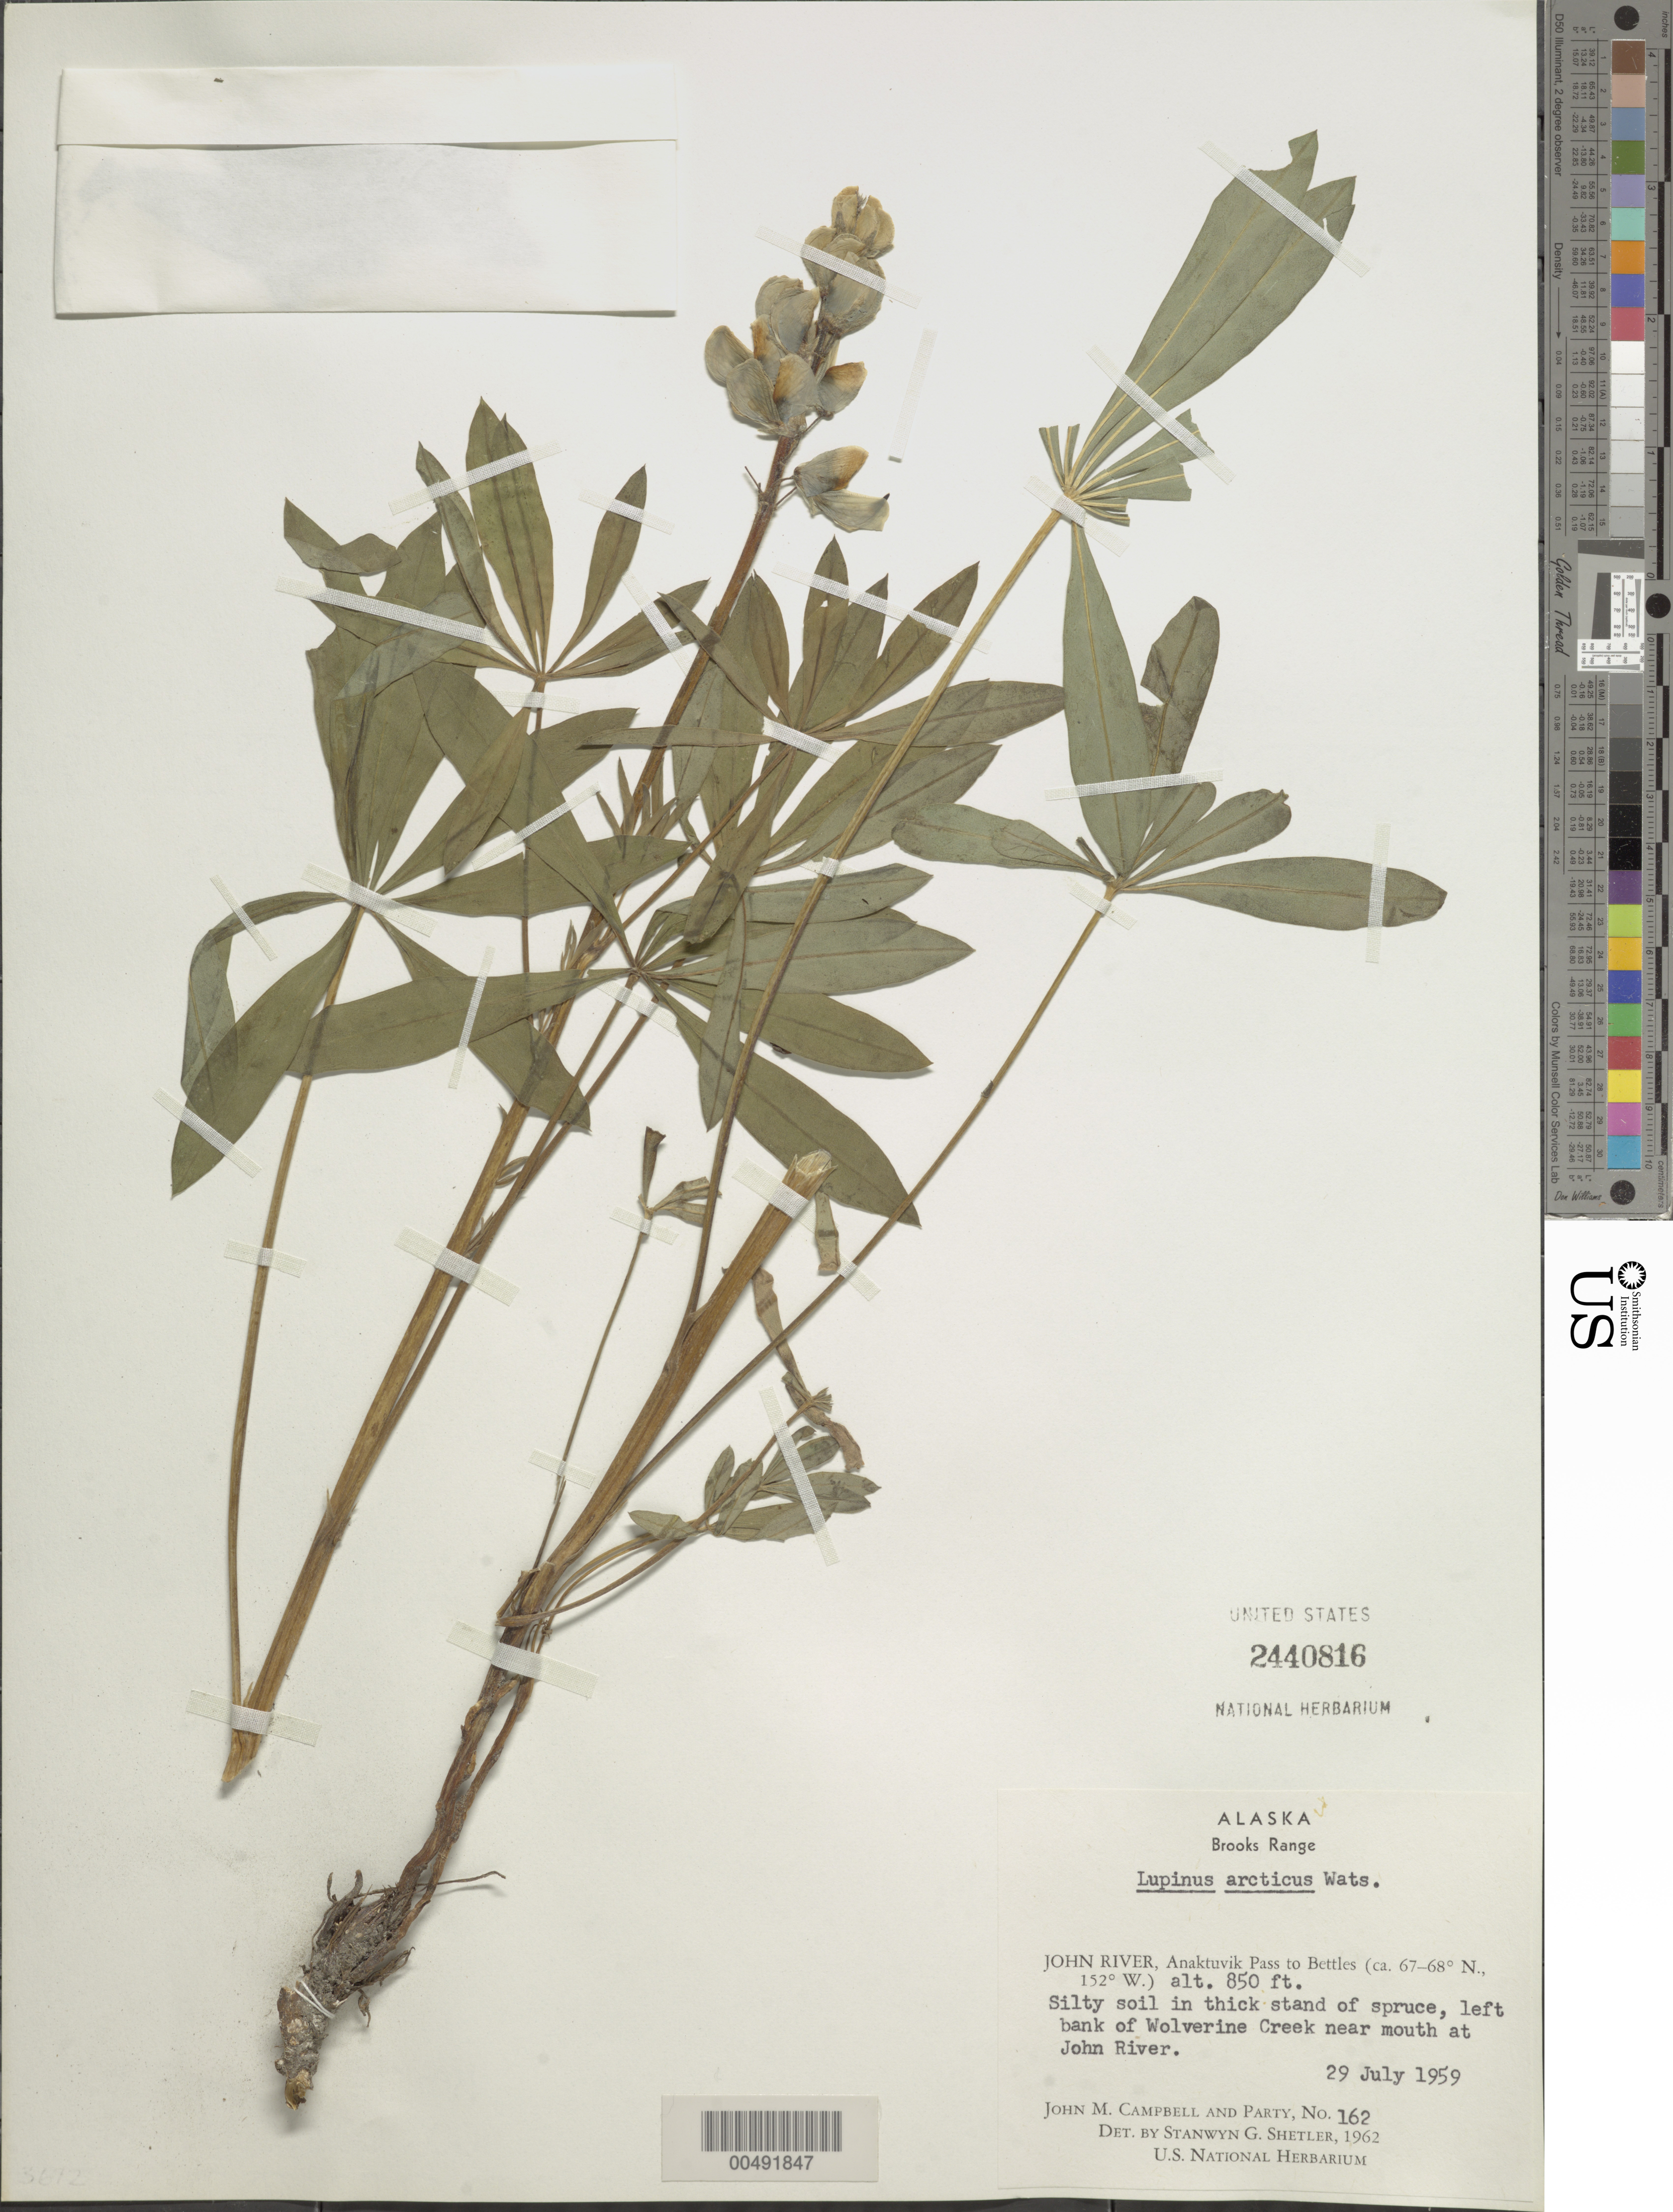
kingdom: Plantae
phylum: Tracheophyta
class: Magnoliopsida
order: Fabales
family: Fabaceae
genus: Lupinus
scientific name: Lupinus arcticus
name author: S. Watson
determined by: Shetler, Stanwyn G., (US), NMNH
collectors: J. M. Campbell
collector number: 162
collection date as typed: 29 Jul 1959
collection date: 1959-07-29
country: United States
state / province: Alaska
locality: Brooks Range, Anaktuvuk Pass to Bettles, left bank of Wolverine Creek near mouth at John River (lat/long recorded as: lat=::: long=152:0:0:W)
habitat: silty soil in thick stand of spruce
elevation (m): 259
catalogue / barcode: US 2440816